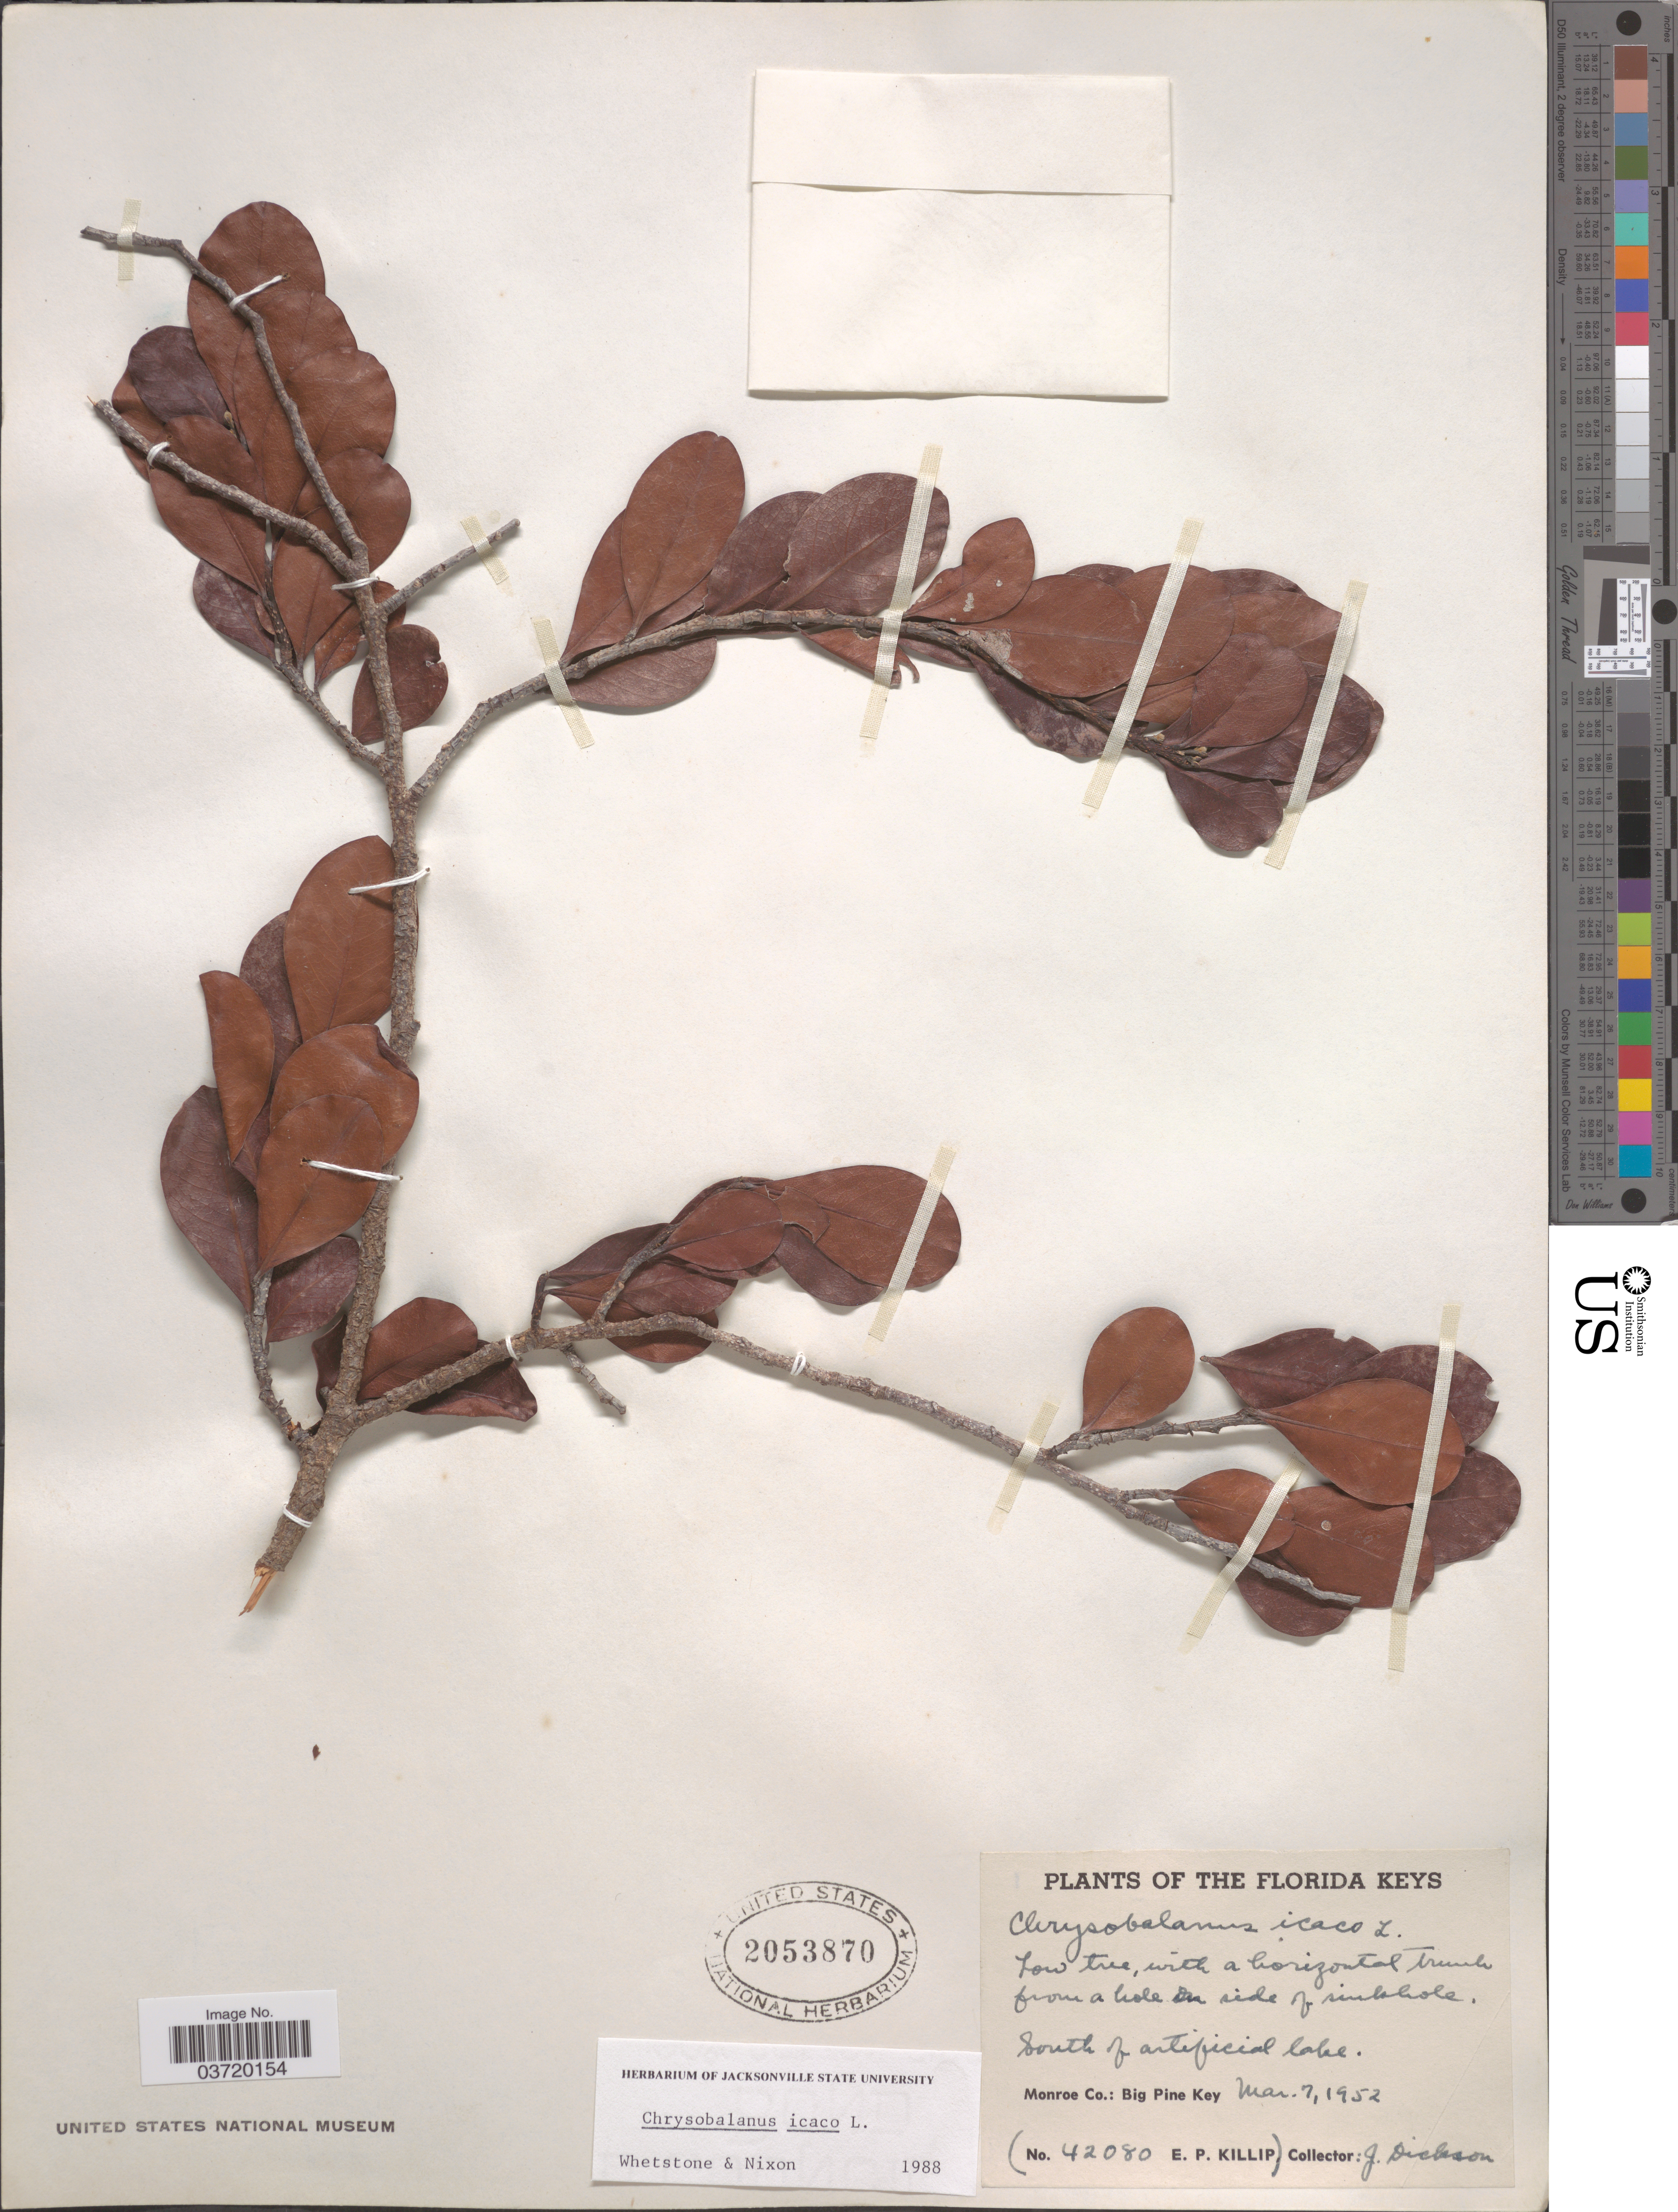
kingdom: Plantae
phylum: Tracheophyta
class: Magnoliopsida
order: Malpighiales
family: Chrysobalanaceae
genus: Chrysobalanus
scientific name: Chrysobalanus icaco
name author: L.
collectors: J. Dickson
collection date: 1952-03-07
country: United States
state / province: Florida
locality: The Florida Keys. From a hole on side of sinkhole. South of artificial lake. Monroe Co.: Big Pine Key.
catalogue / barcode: US 2053870